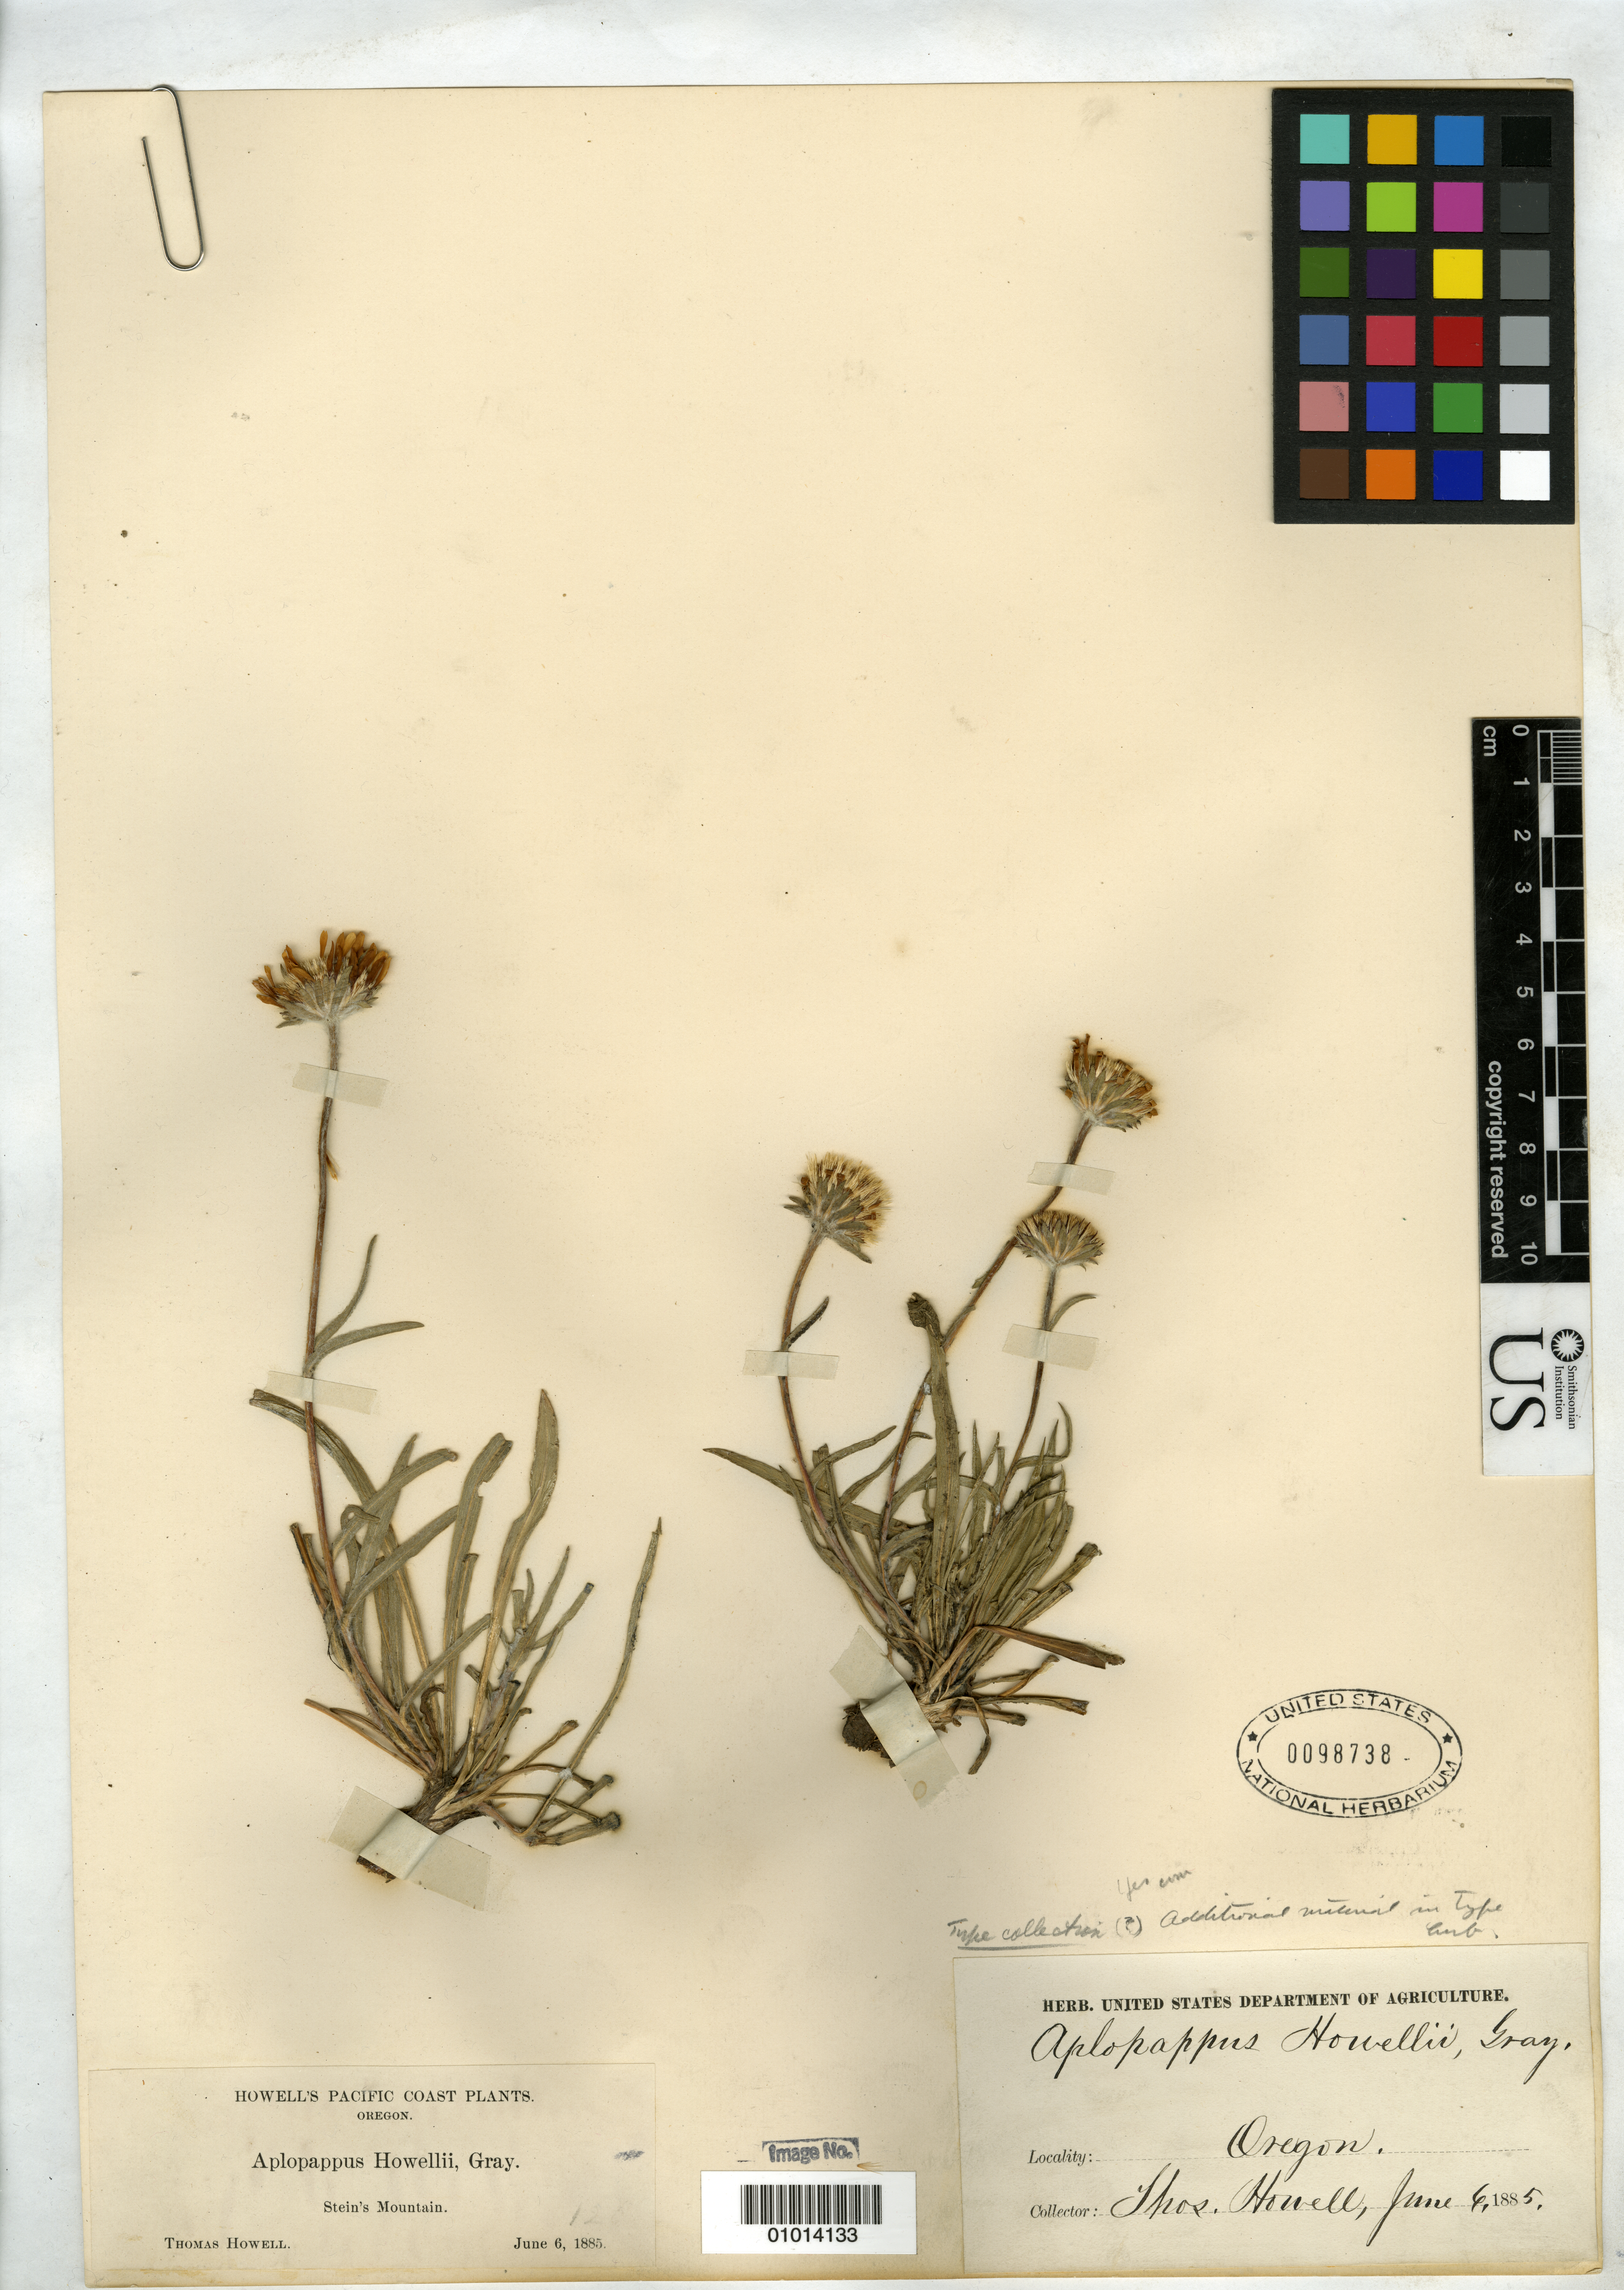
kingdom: Plantae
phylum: Tracheophyta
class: Magnoliopsida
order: Asterales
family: Asteraceae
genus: Haplopappus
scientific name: Haplopappus howellii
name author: A. Gray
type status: Type Collection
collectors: T. J. Howell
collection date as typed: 06 Jun 1885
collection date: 1885-06-06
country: United States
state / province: Oregon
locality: Stein's Mountain.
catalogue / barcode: US 98738